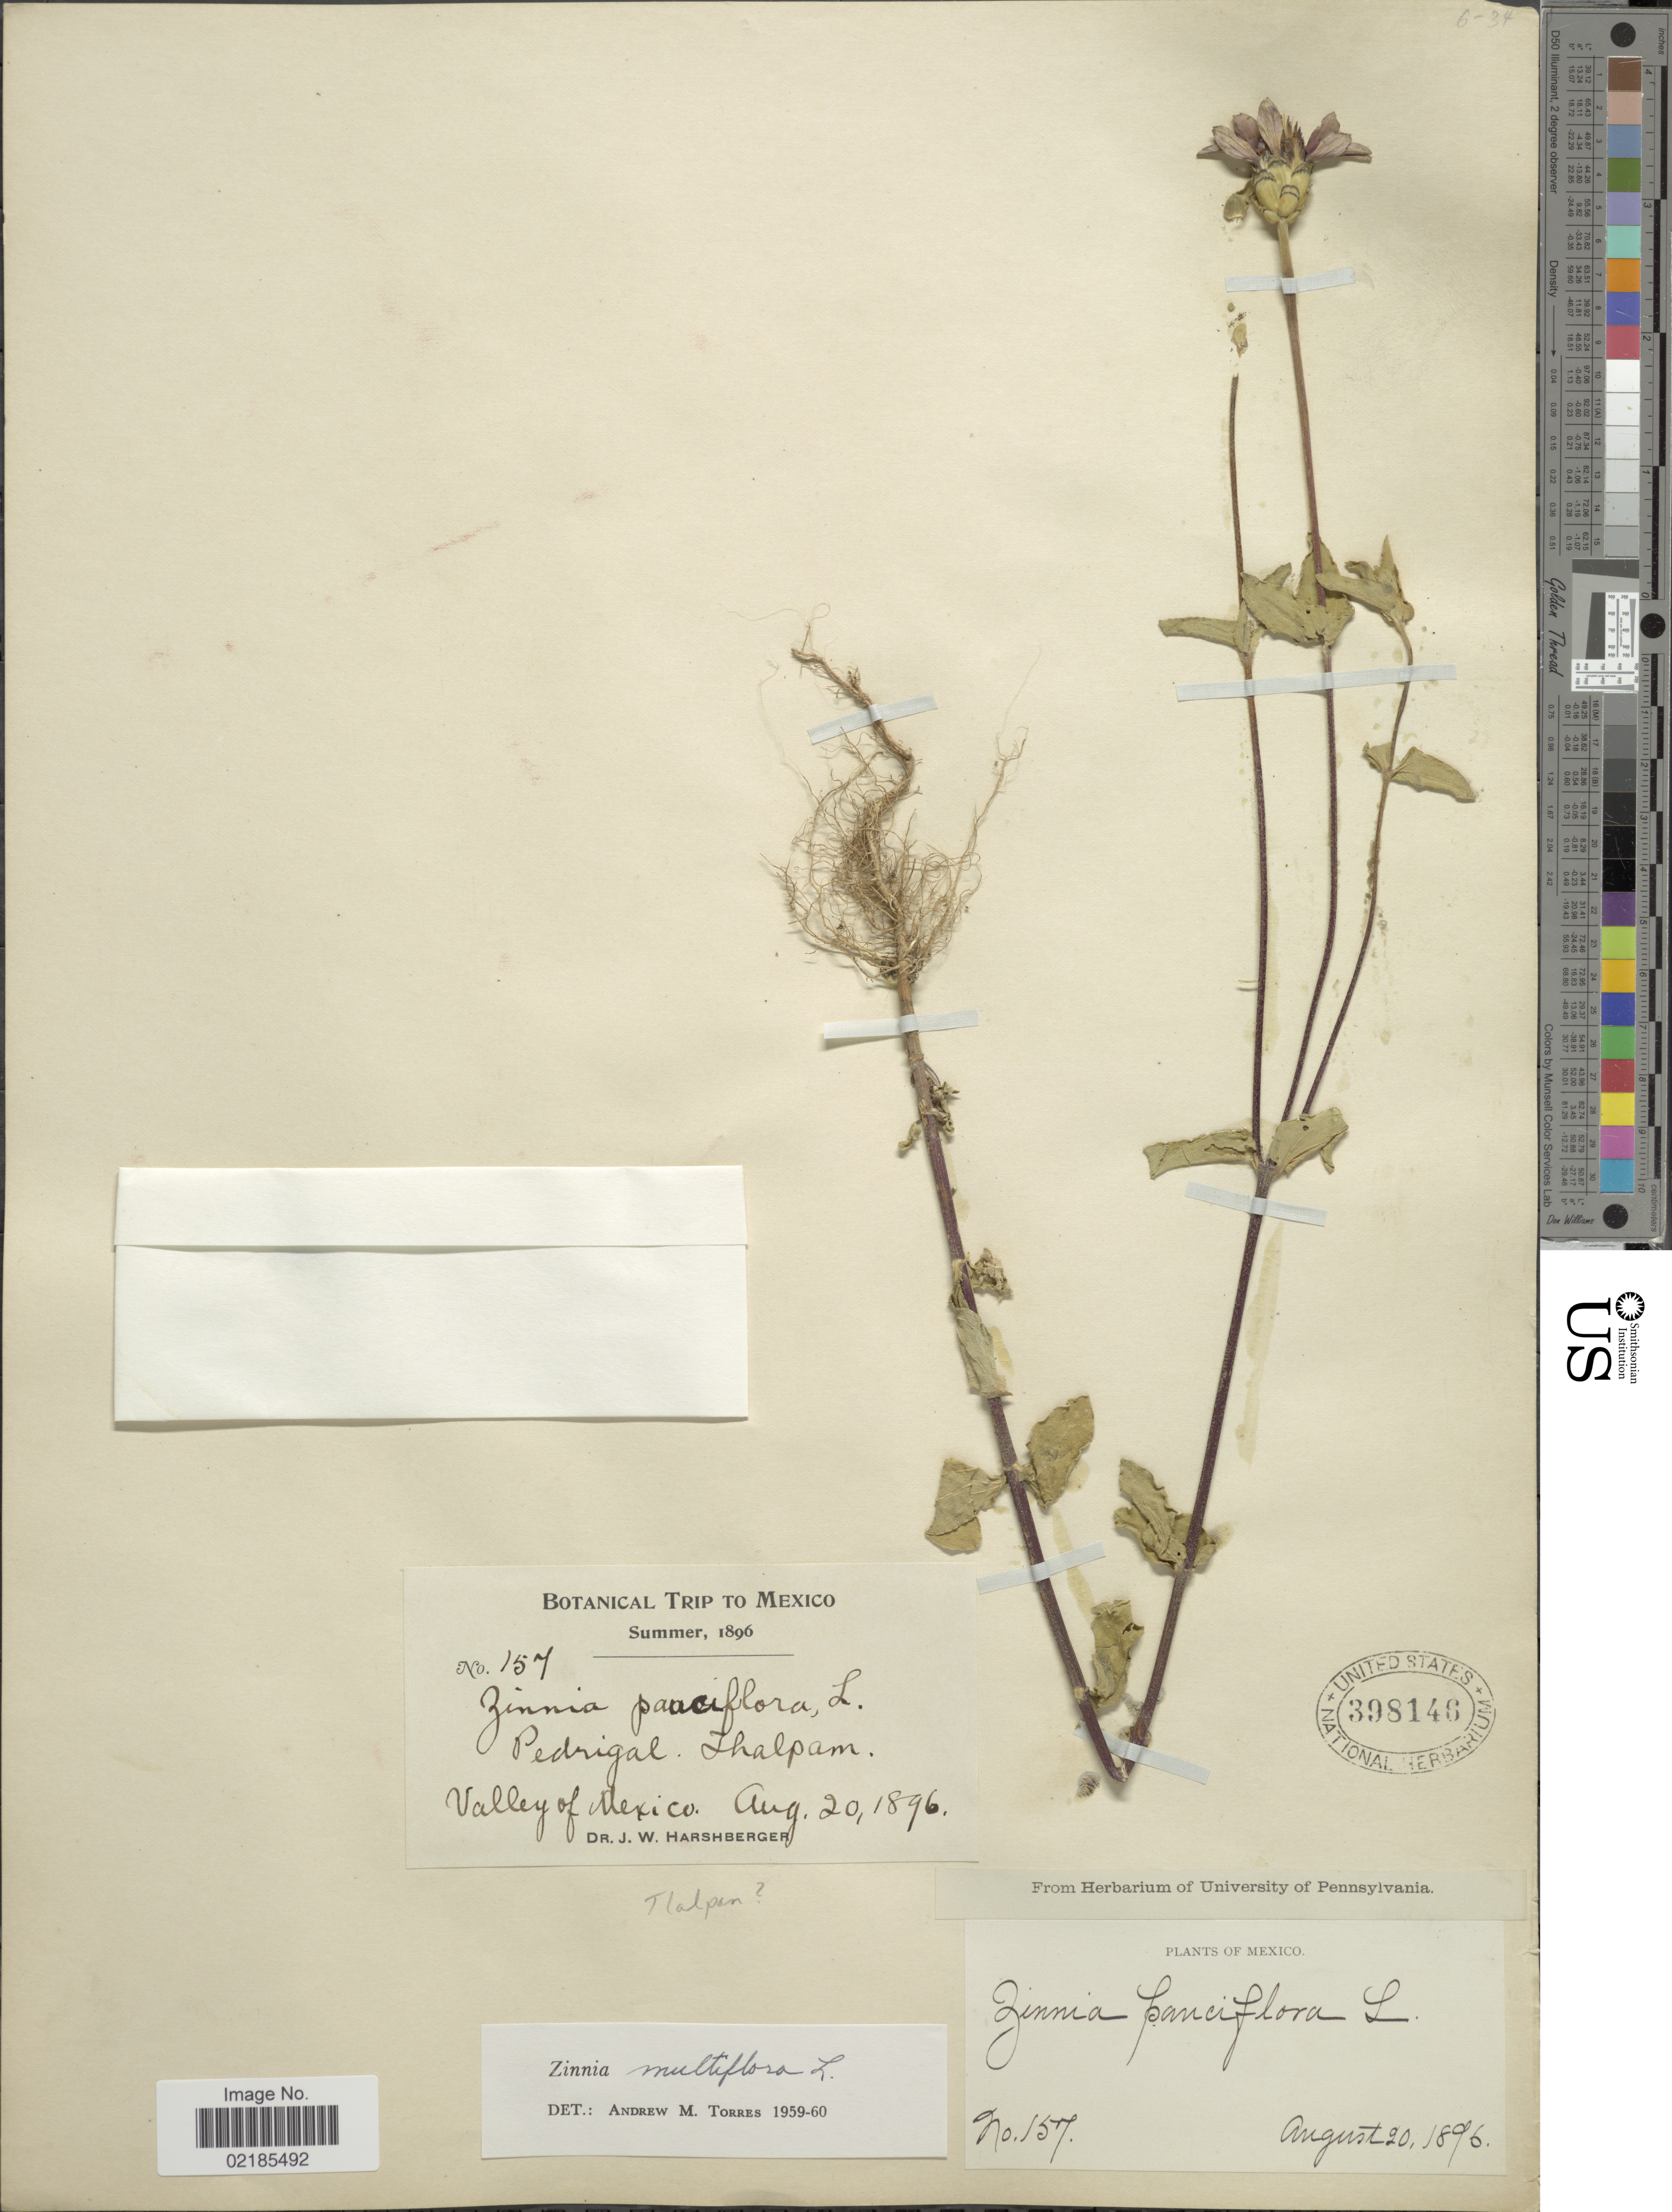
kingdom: Plantae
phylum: Tracheophyta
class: Magnoliopsida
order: Asterales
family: Asteraceae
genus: Zinnia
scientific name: Zinnia peruviana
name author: (L.) L.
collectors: J. W. Harshberger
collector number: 157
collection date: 1896-08-20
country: Mexico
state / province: México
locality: Pedrigal, Thalpam, Valley of Mexico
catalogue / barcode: US 398146